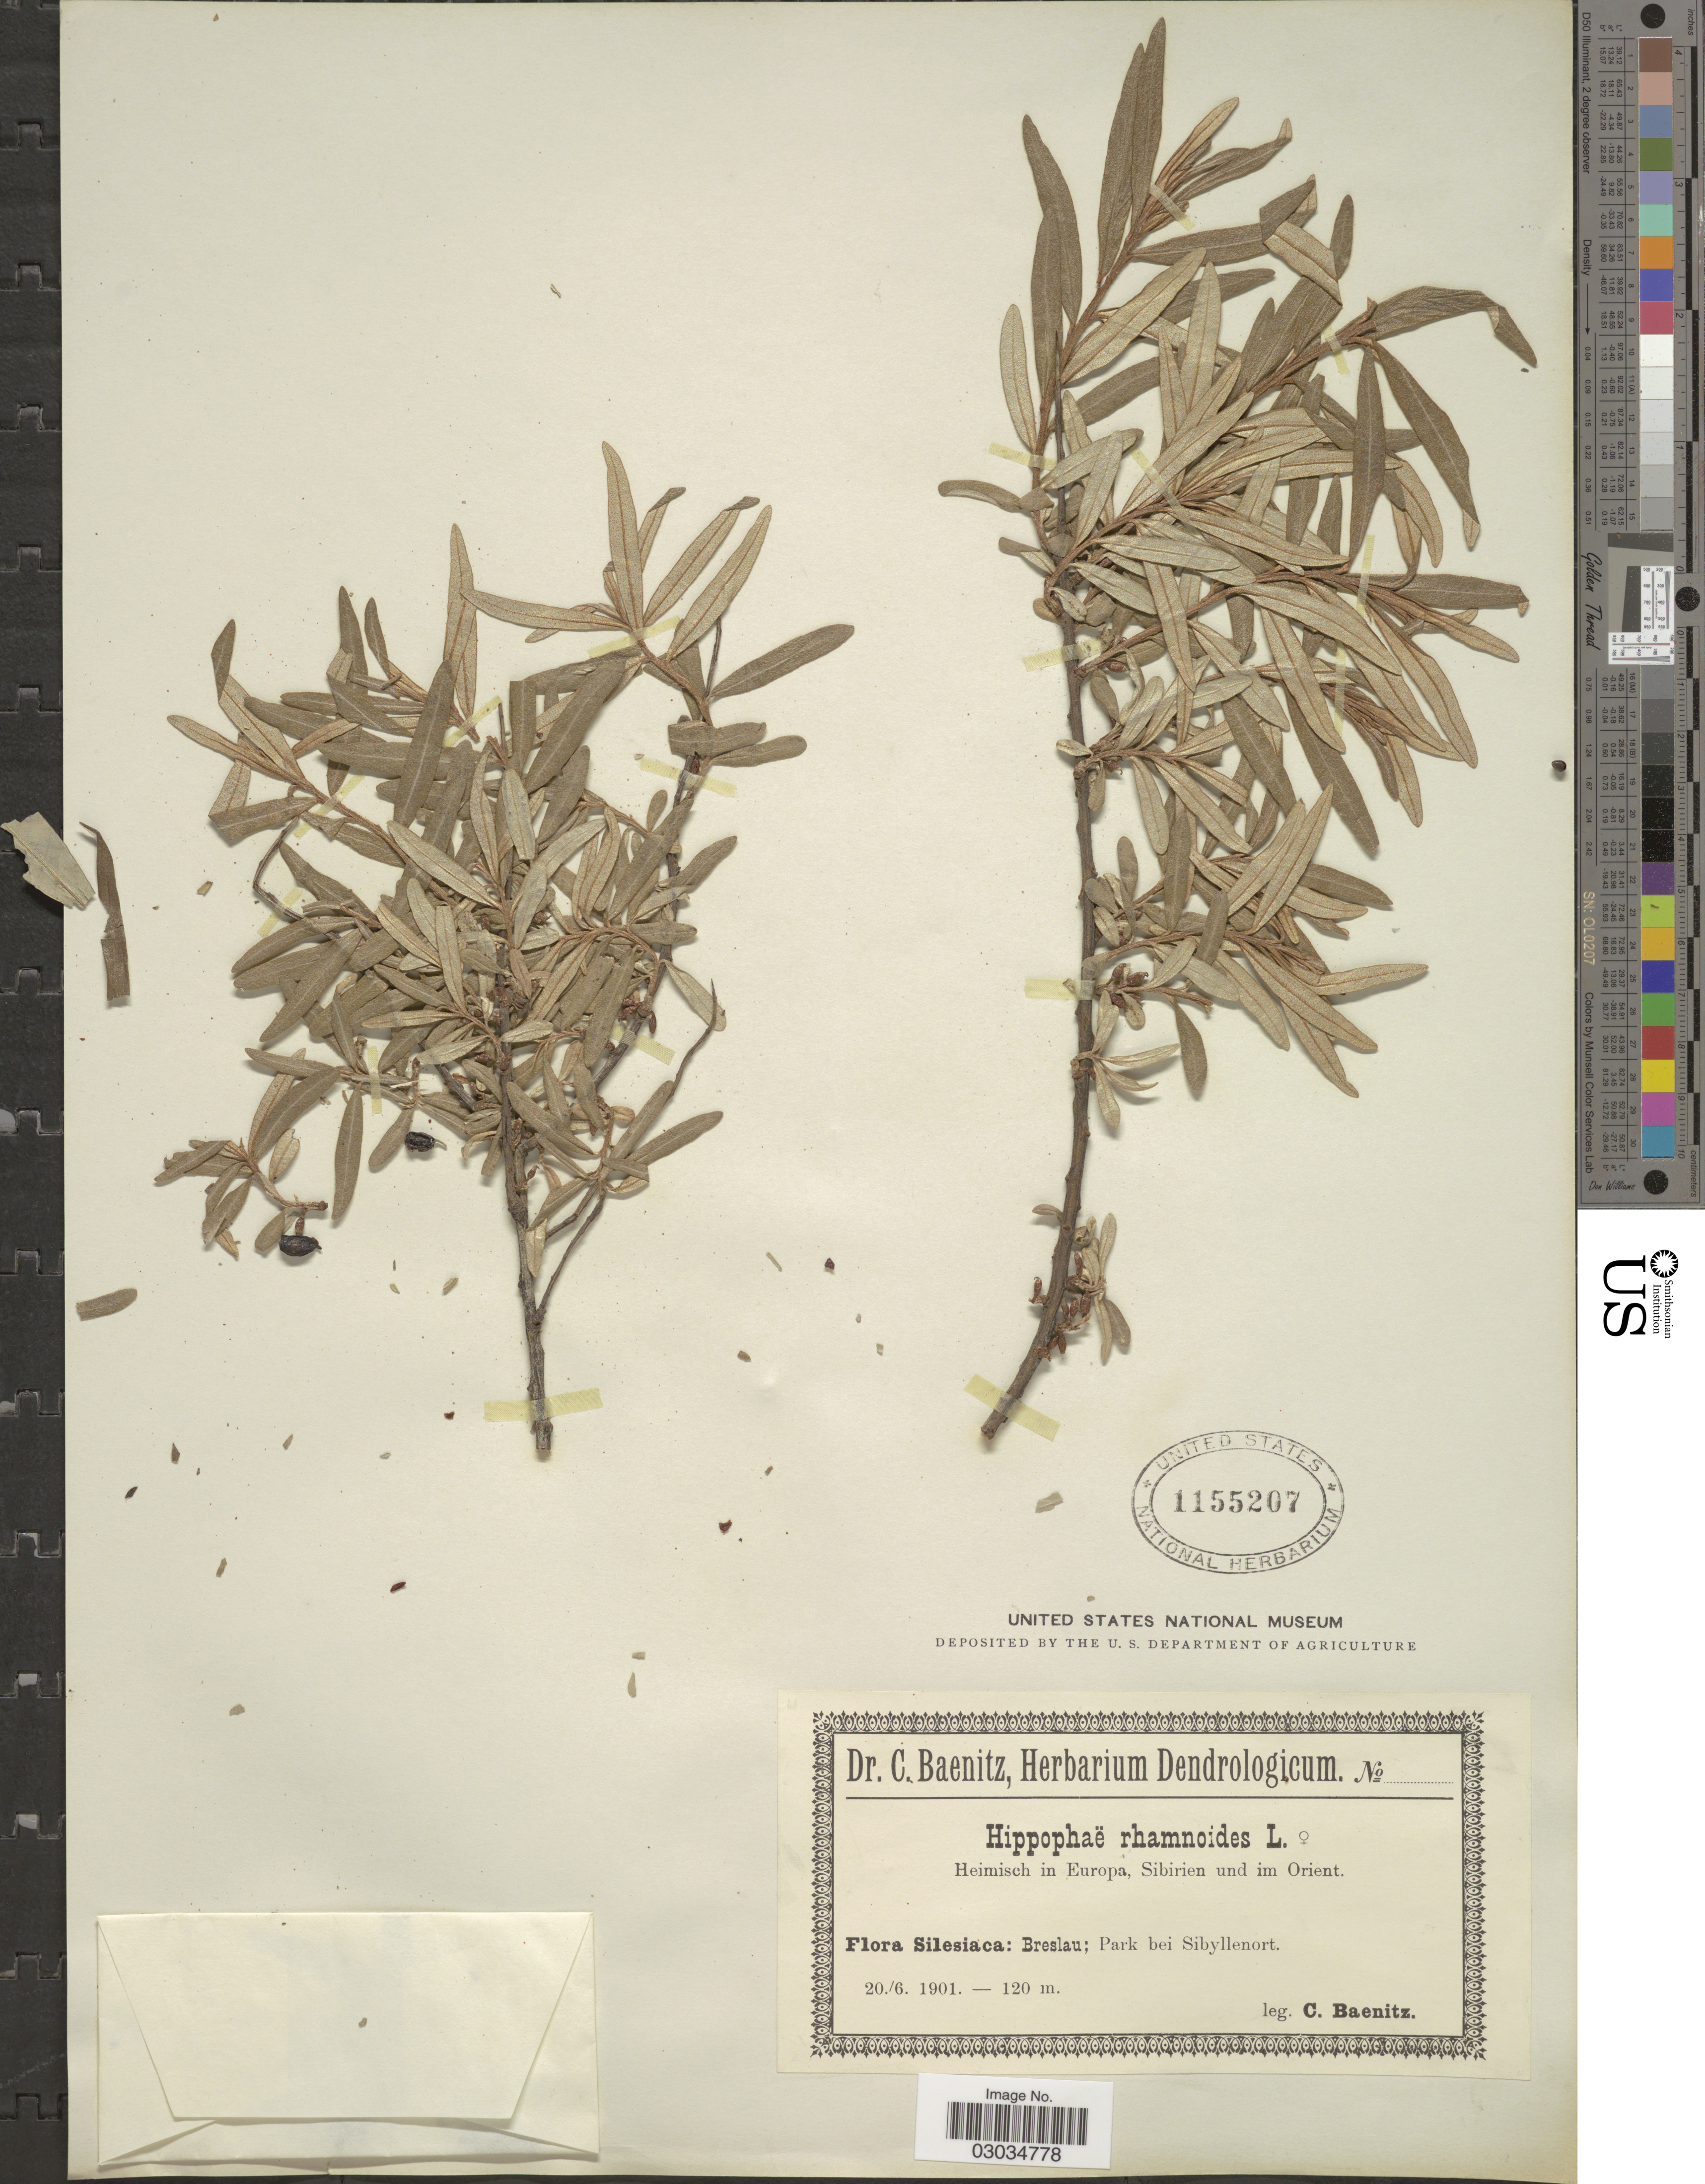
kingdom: Plantae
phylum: Tracheophyta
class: Magnoliopsida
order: Rosales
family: Elaeagnaceae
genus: Hippophae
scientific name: Hippophae rhamnoides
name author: L.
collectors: C. G. Baenitz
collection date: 1901-06-20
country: Poland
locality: Silesiaca: Breslau; Park bei Sibyllenort.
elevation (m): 120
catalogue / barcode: US 1155207